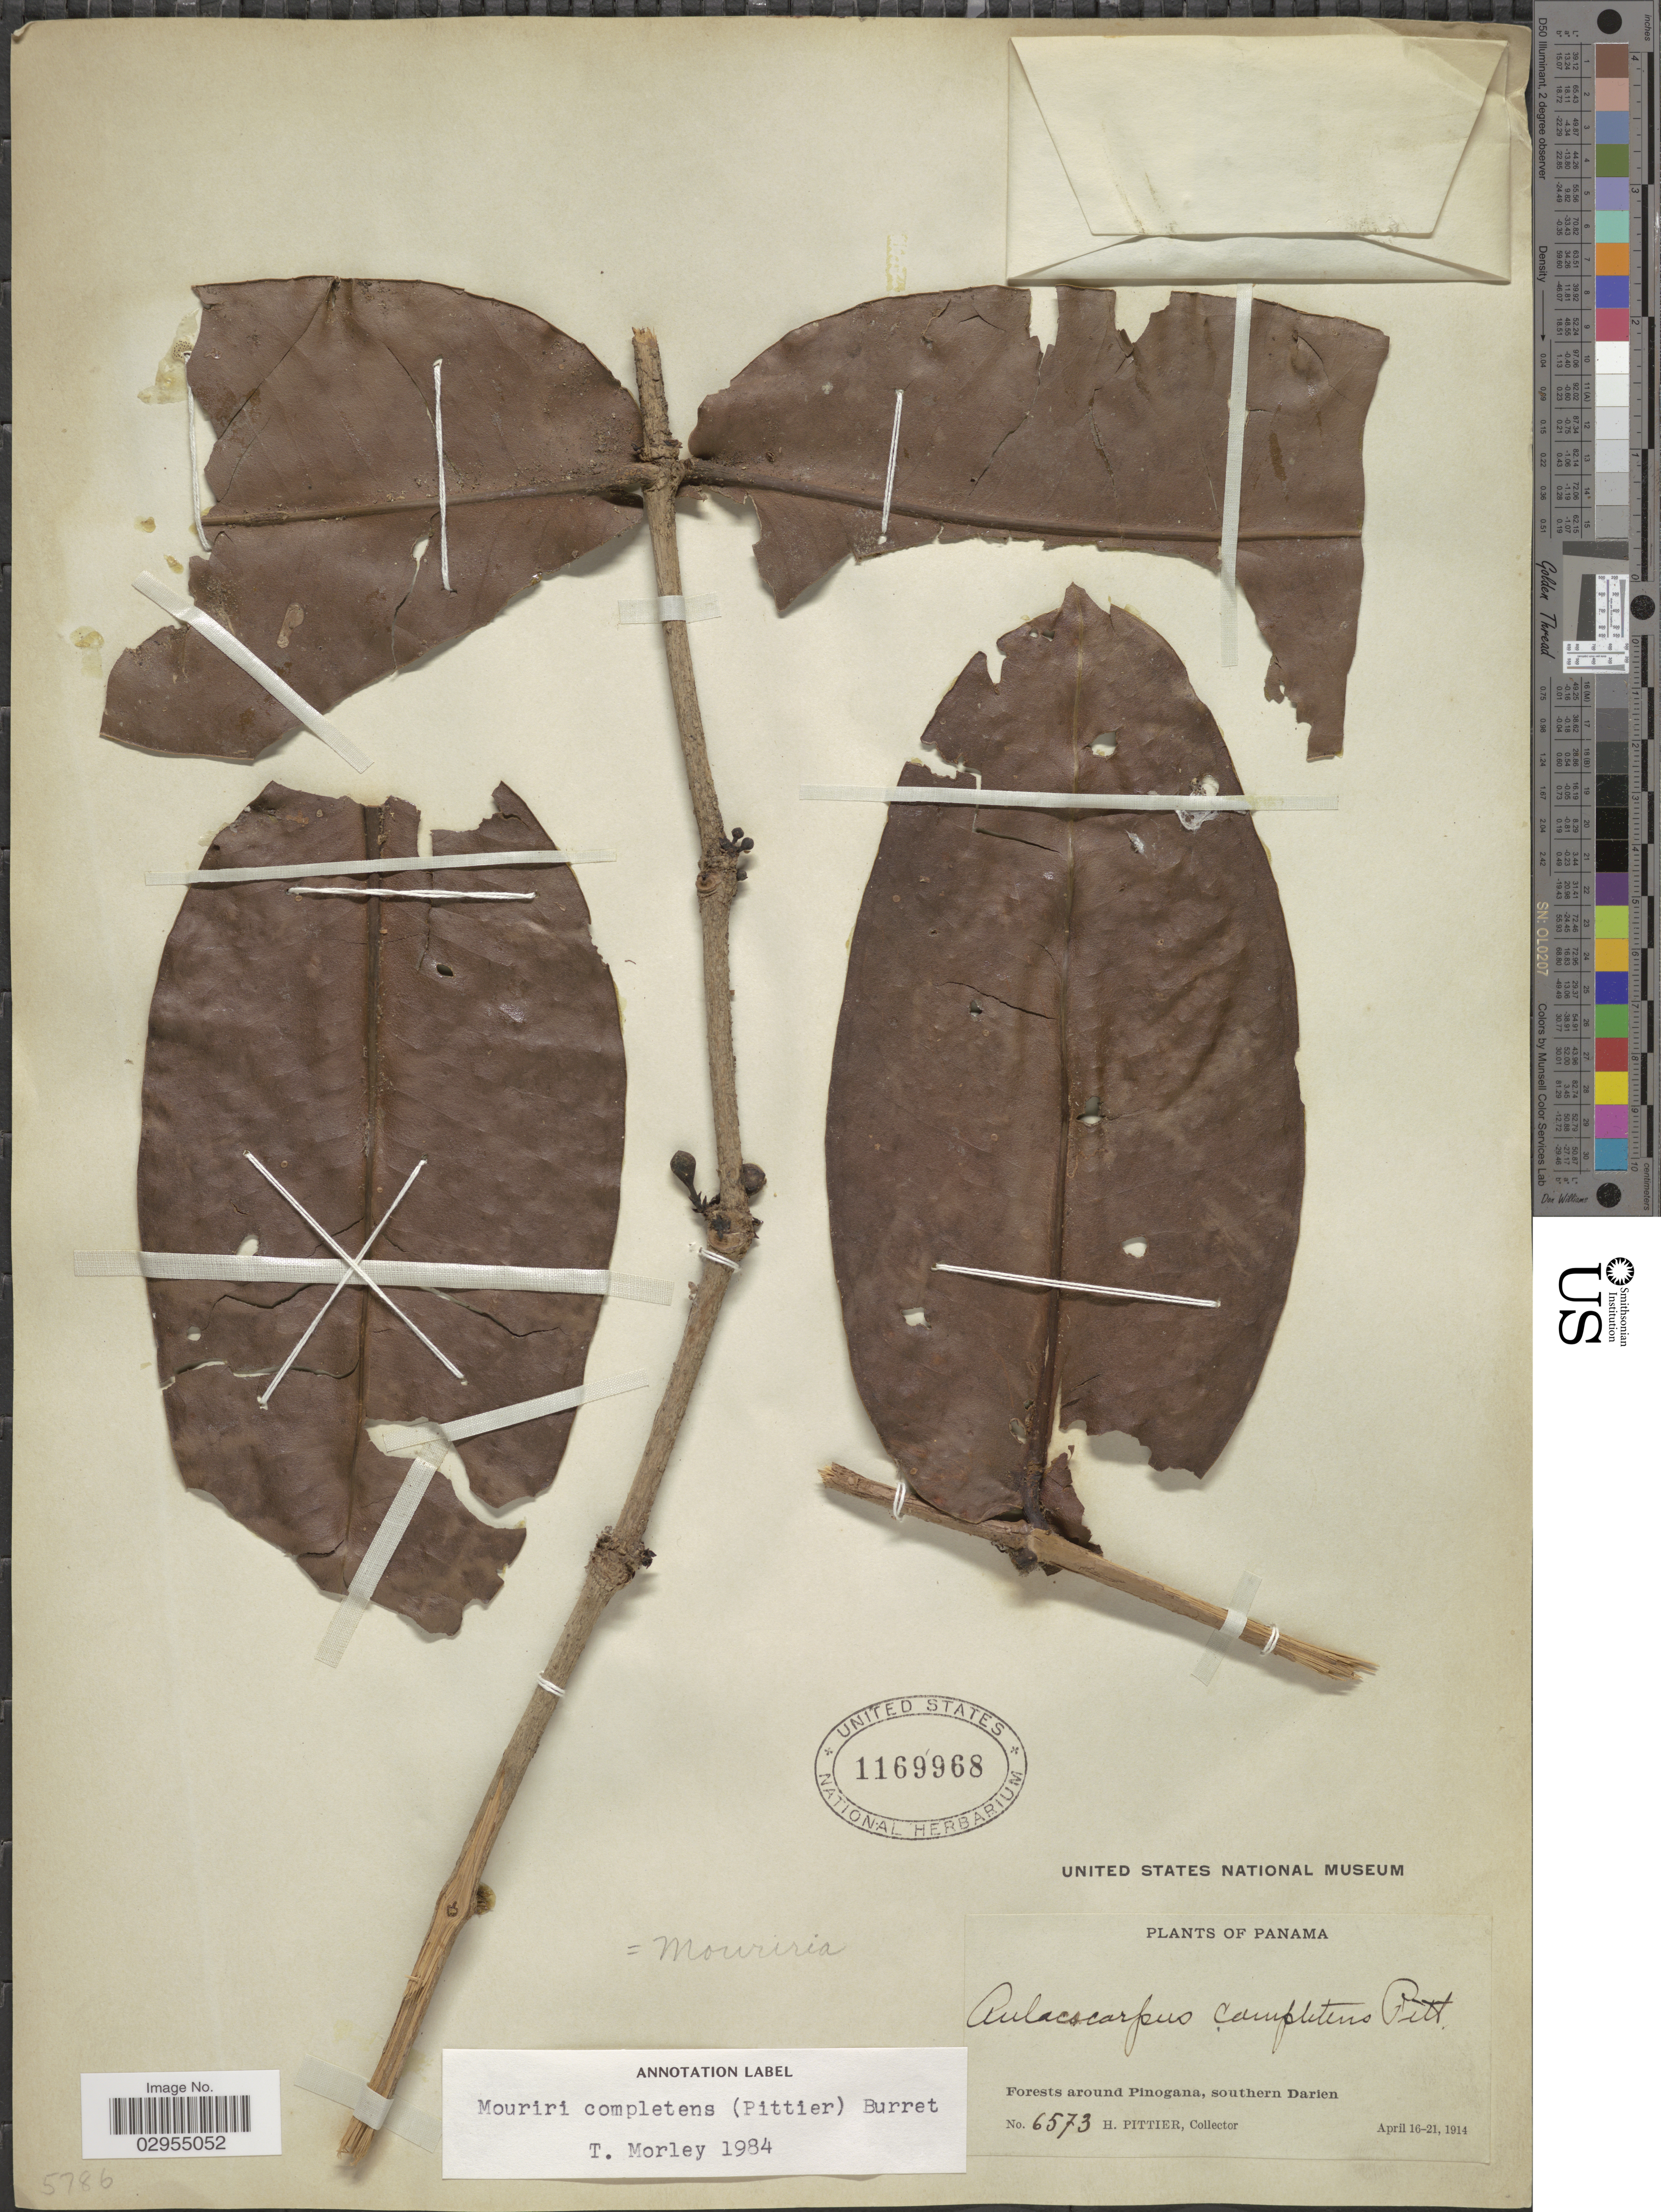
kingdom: Plantae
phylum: Tracheophyta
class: Magnoliopsida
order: Myrtales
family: Melastomataceae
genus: Mouriri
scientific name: Mouriri completens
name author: Burret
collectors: H. F. Pittier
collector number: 6573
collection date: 1914-04-16/1914-04-21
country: Panama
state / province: Darién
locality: Forests around Pinogana, southern Darien.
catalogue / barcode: US 1169968